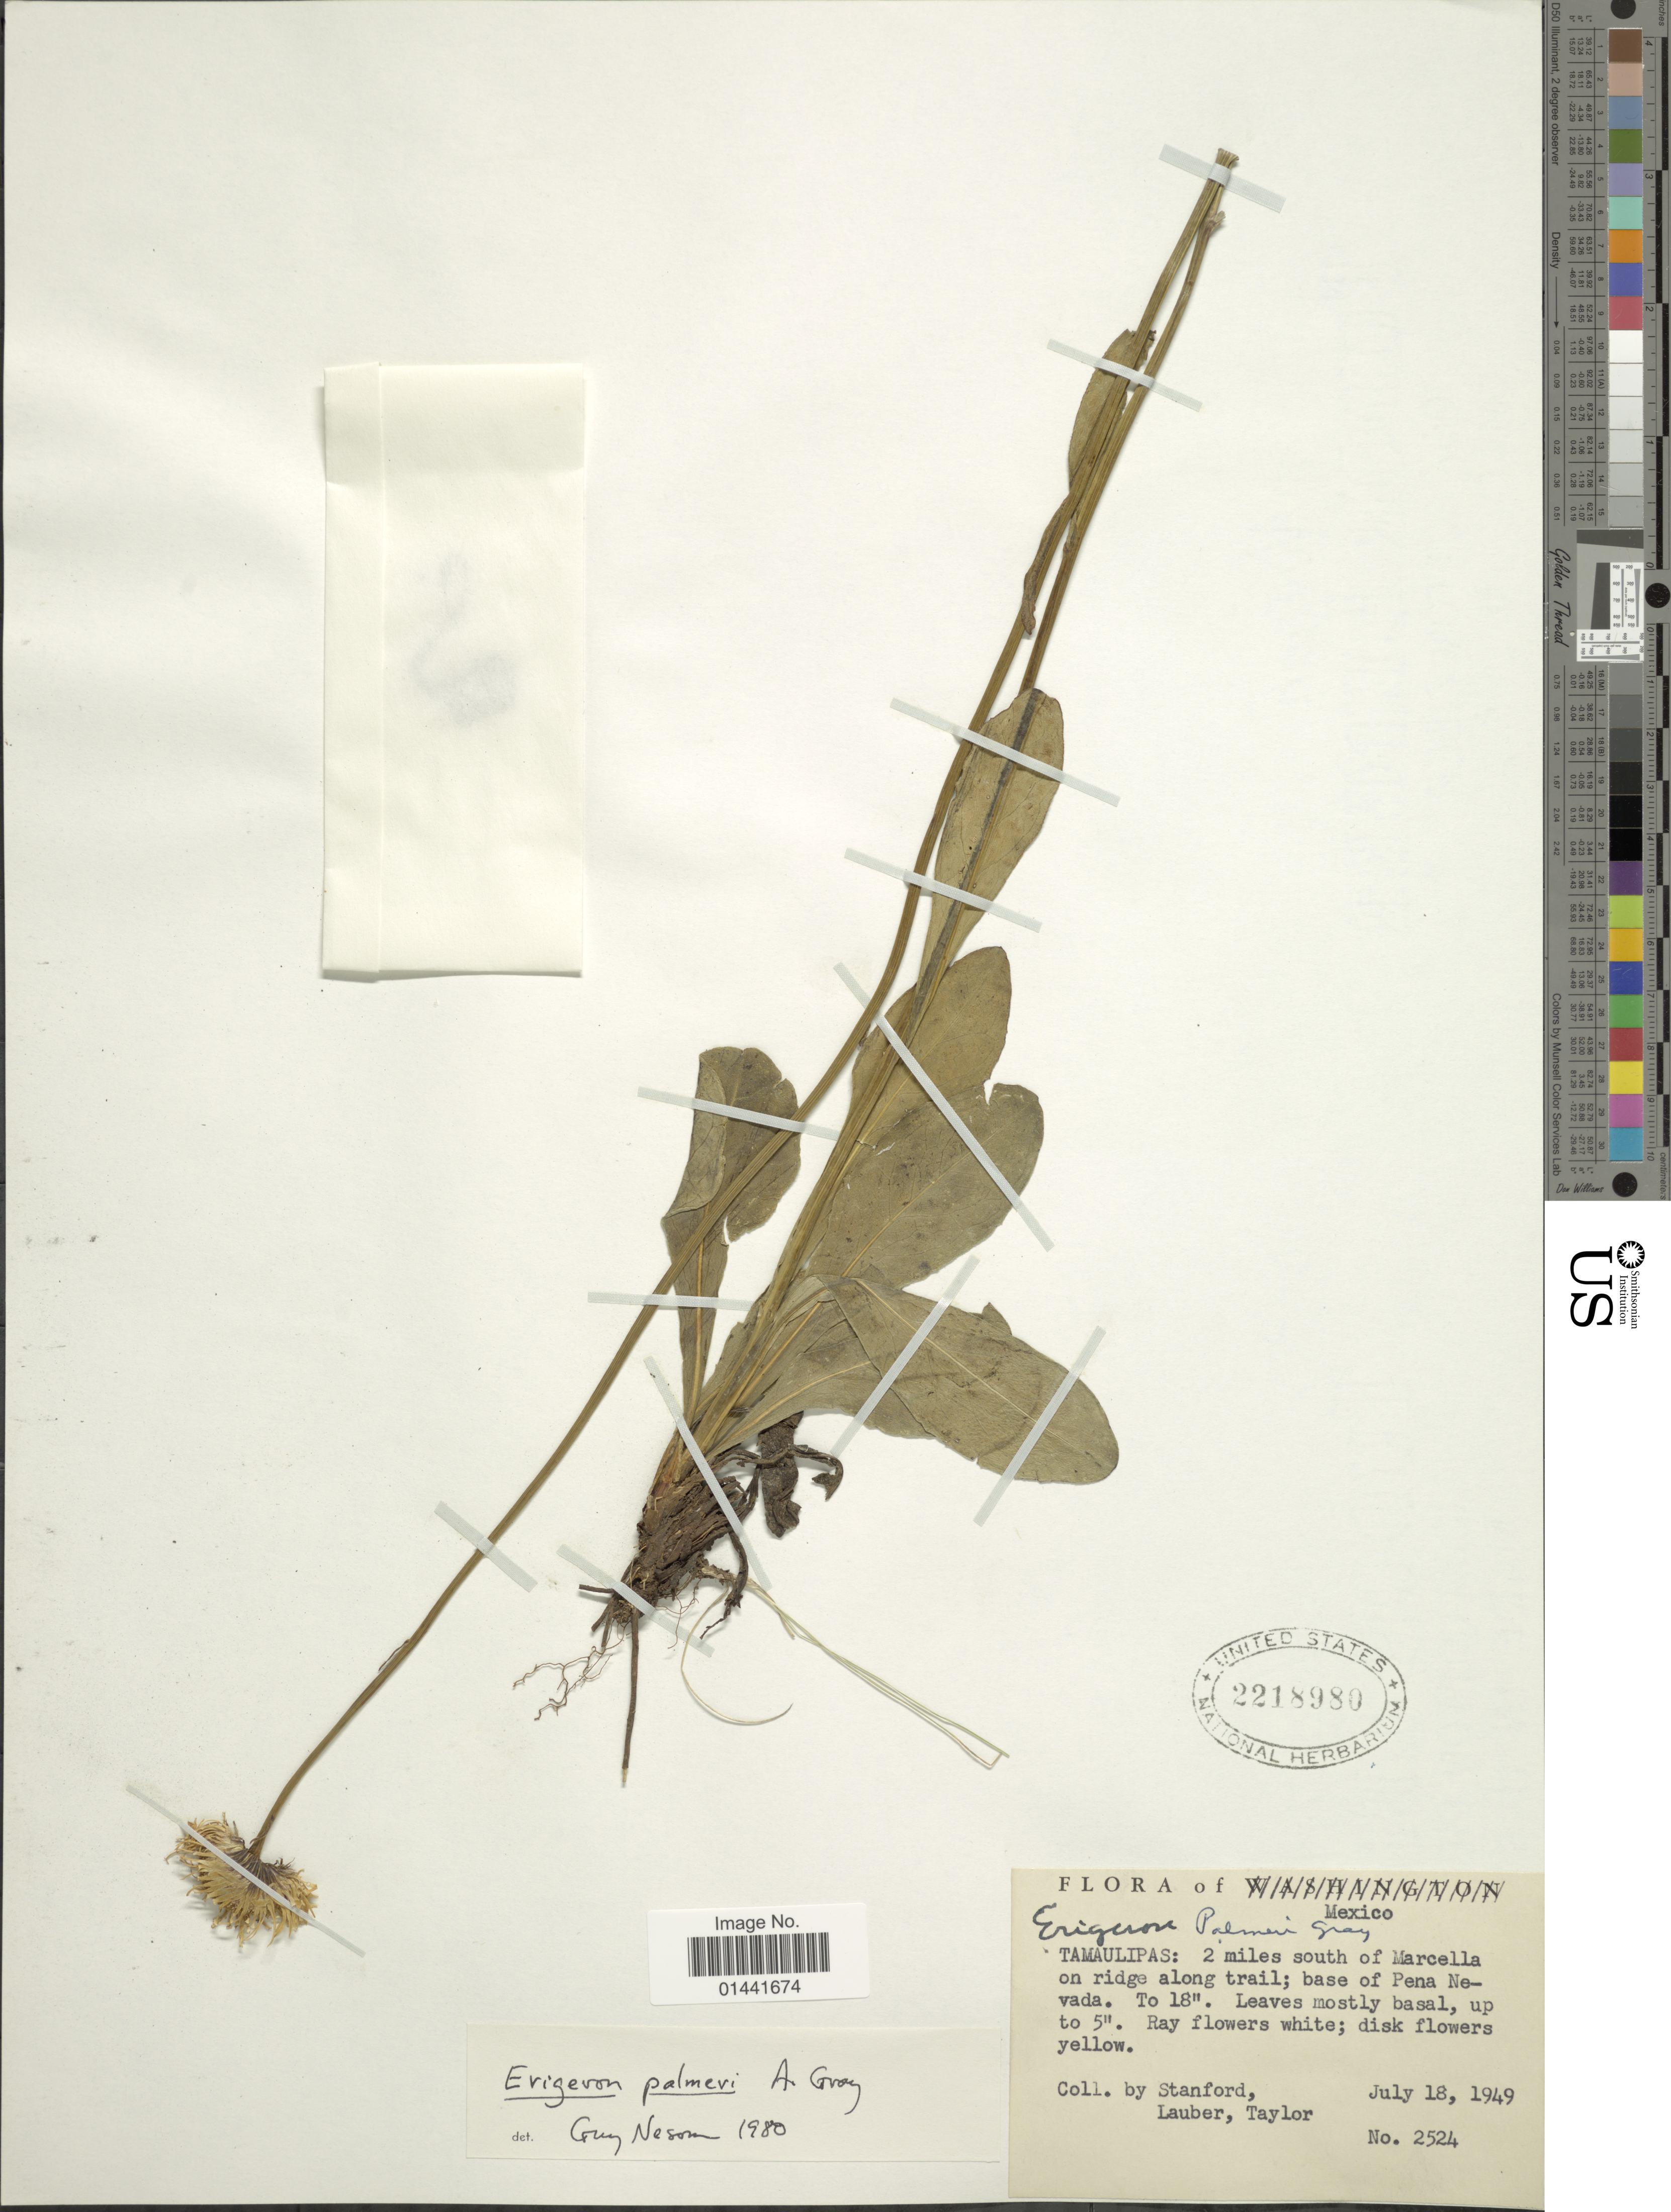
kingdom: Plantae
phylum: Tracheophyta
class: Magnoliopsida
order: Asterales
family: Asteraceae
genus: Erigeron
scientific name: Erigeron palmeri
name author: A. Gray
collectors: -. Stanford, Lauber, -- & -- Taylor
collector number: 2524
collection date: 1949-07-18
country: Mexico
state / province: Tamaulipas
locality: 2 miles south of Marcella on ridge along trail; base of Pena Nevada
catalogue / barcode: US 2218980